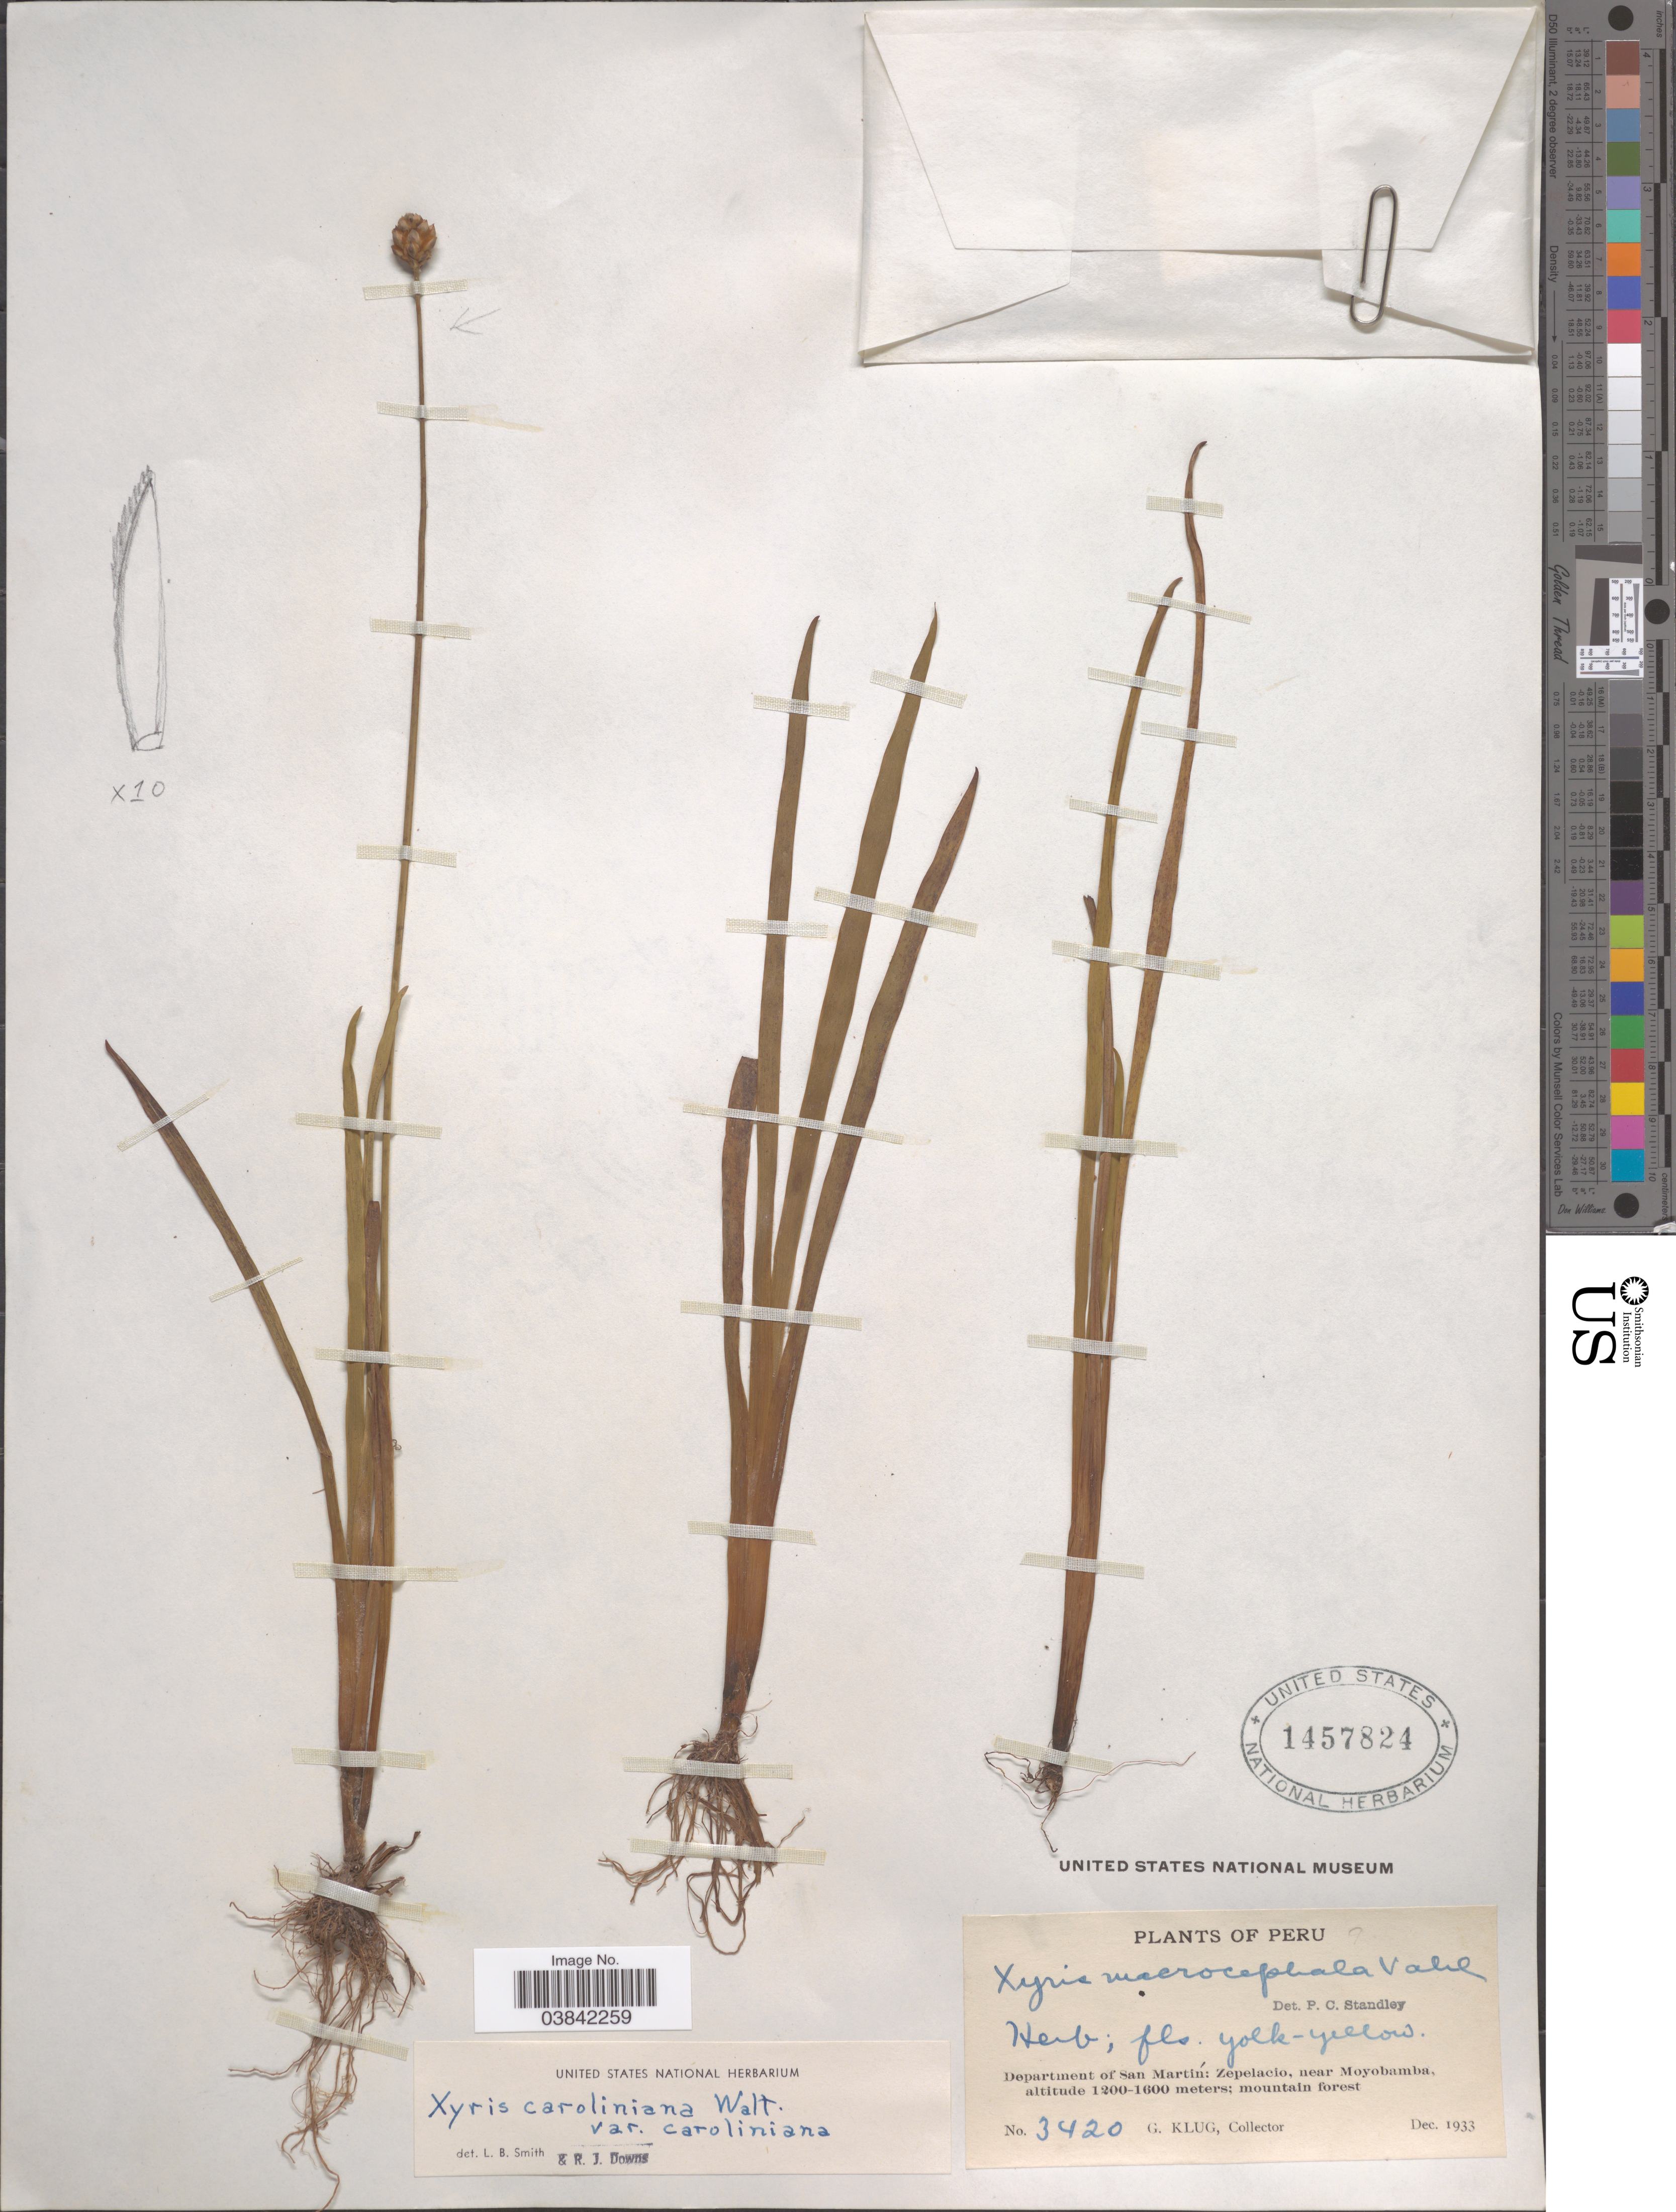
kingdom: Plantae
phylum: Tracheophyta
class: Liliopsida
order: Poales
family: Xyridaceae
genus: Xyris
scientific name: Xyris jupicai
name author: Rich.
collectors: G. Klug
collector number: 3420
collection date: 1933-12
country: Peru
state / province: San Martín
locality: Department of San Martín: Zepelacio, near Moyobamba.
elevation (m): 1200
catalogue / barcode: US 1457824